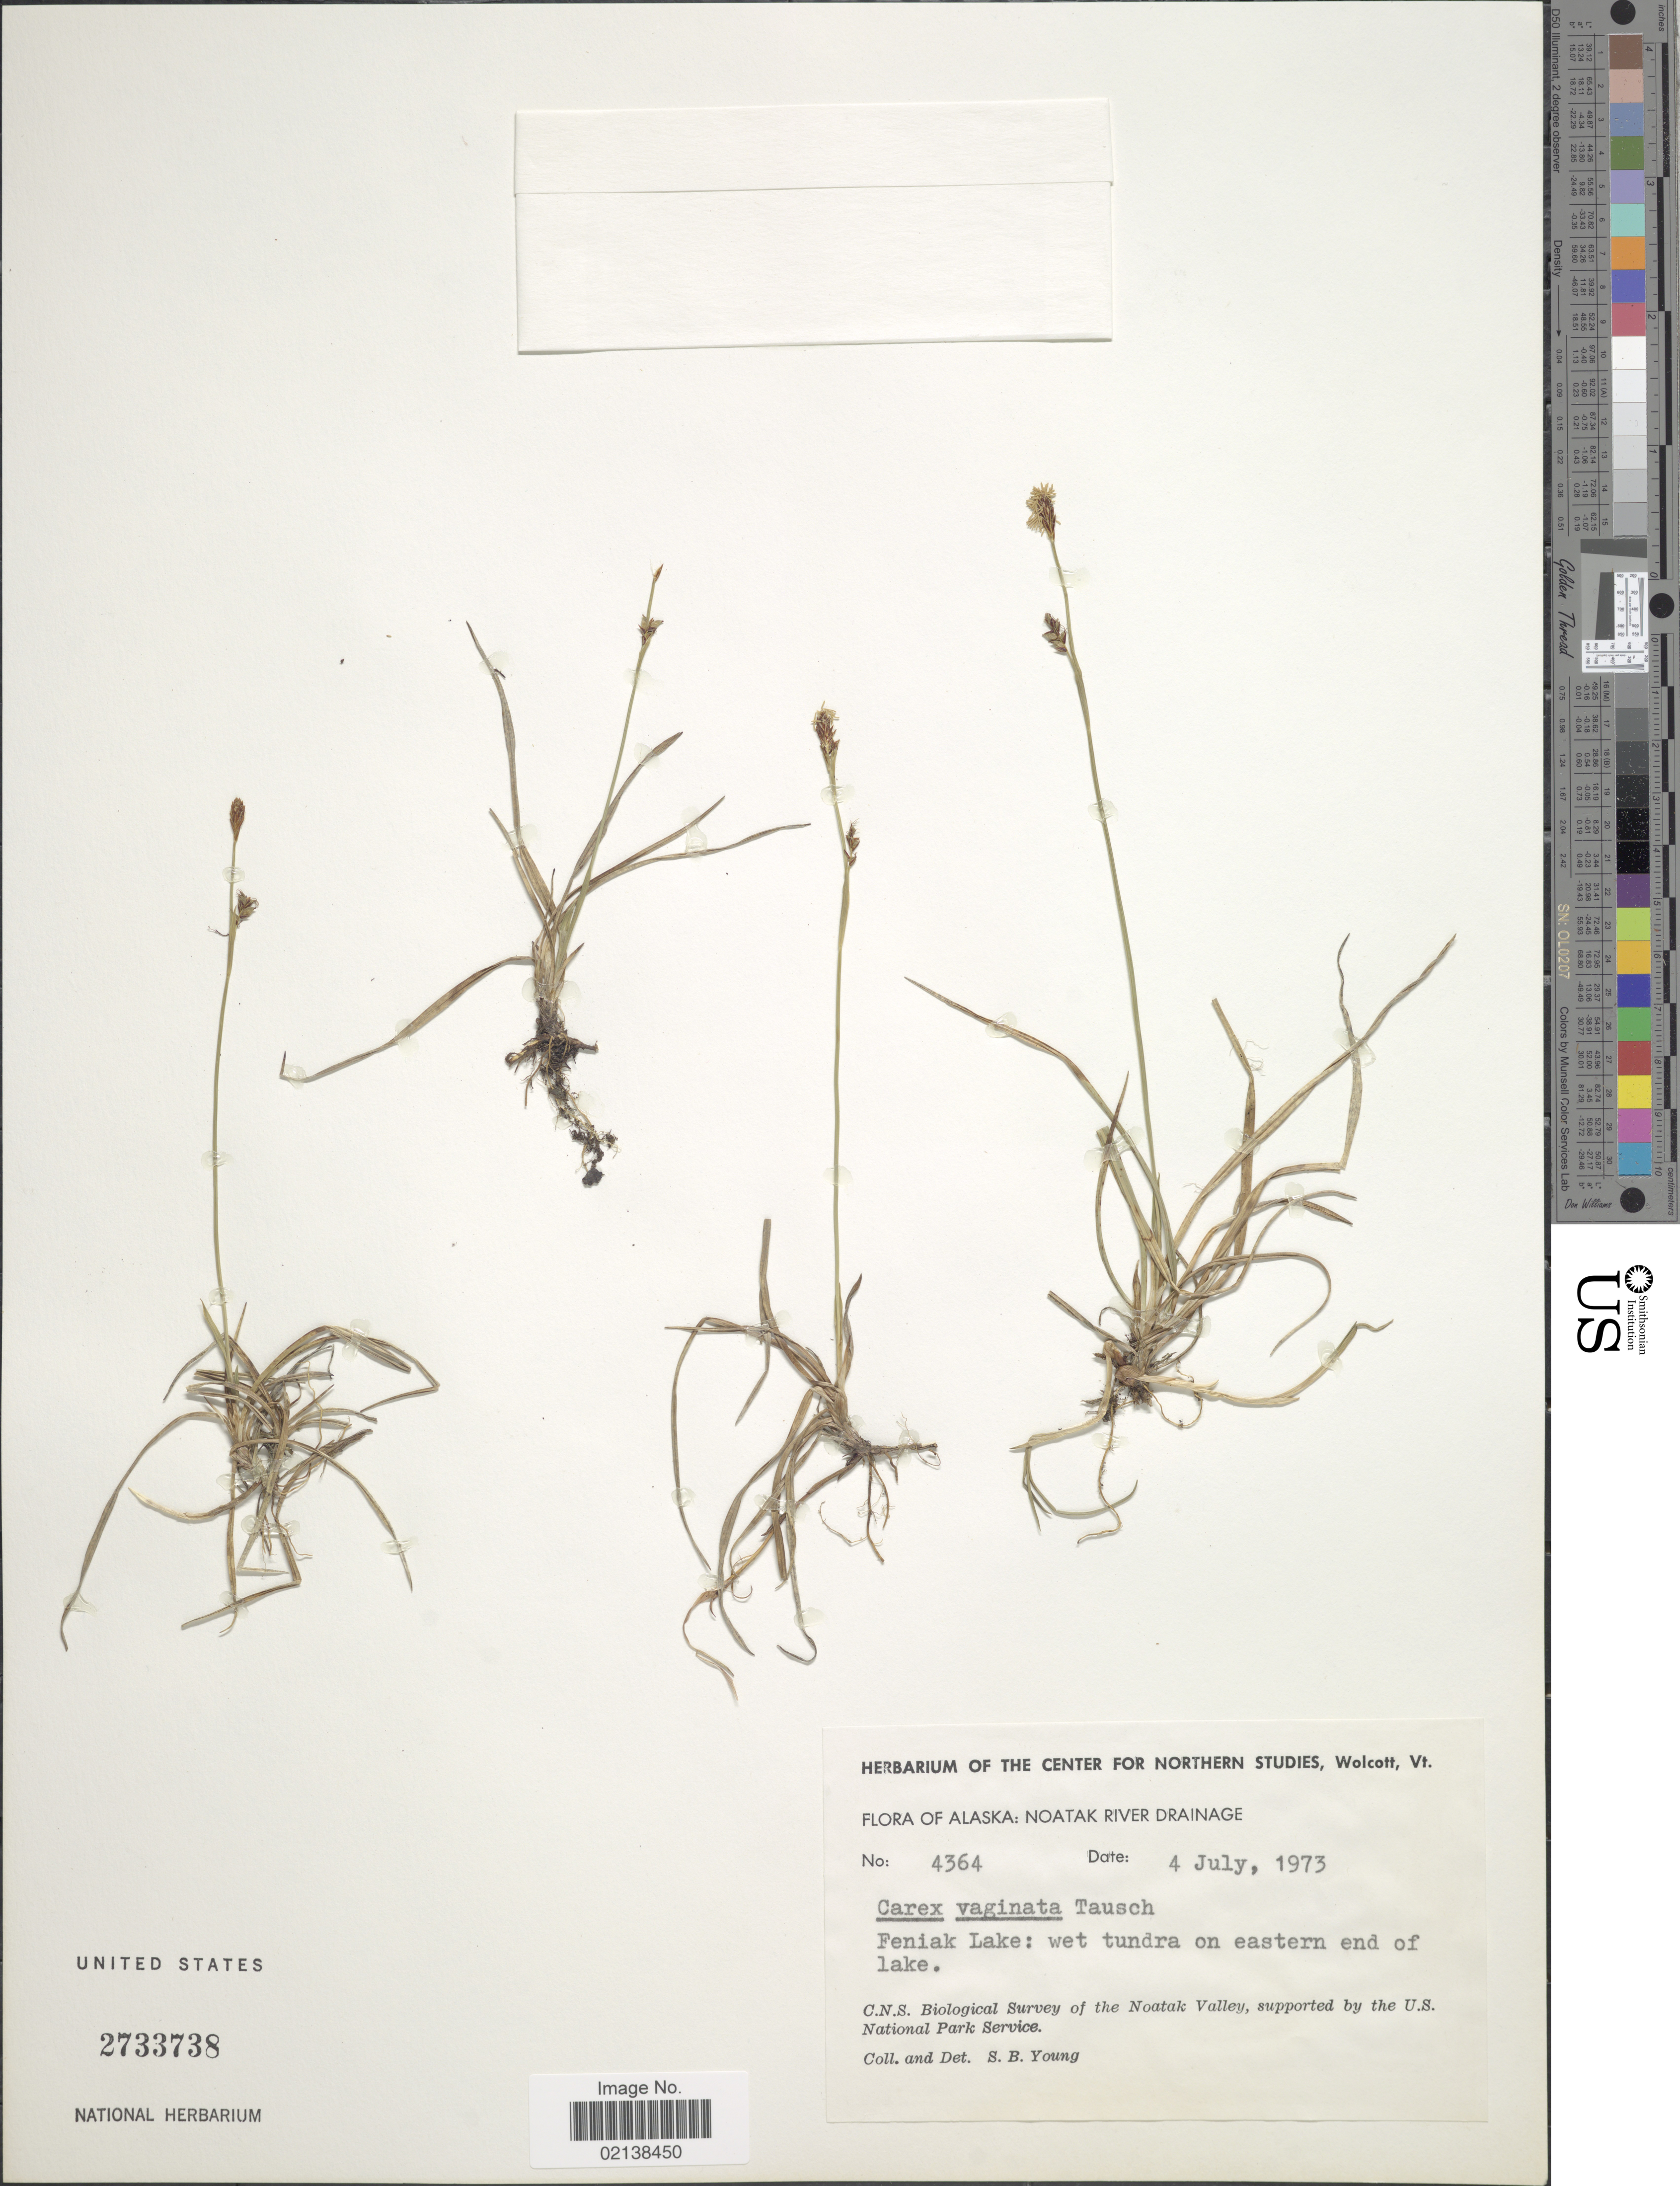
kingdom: Plantae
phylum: Tracheophyta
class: Liliopsida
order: Poales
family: Cyperaceae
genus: Carex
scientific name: Carex vaginata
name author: Tausch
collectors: S. Young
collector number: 4364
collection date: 1973-07-04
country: United States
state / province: Alaska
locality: Noatak River Drainage, Feniak Lake: wet tundra on eastern end of lake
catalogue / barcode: US 2733738